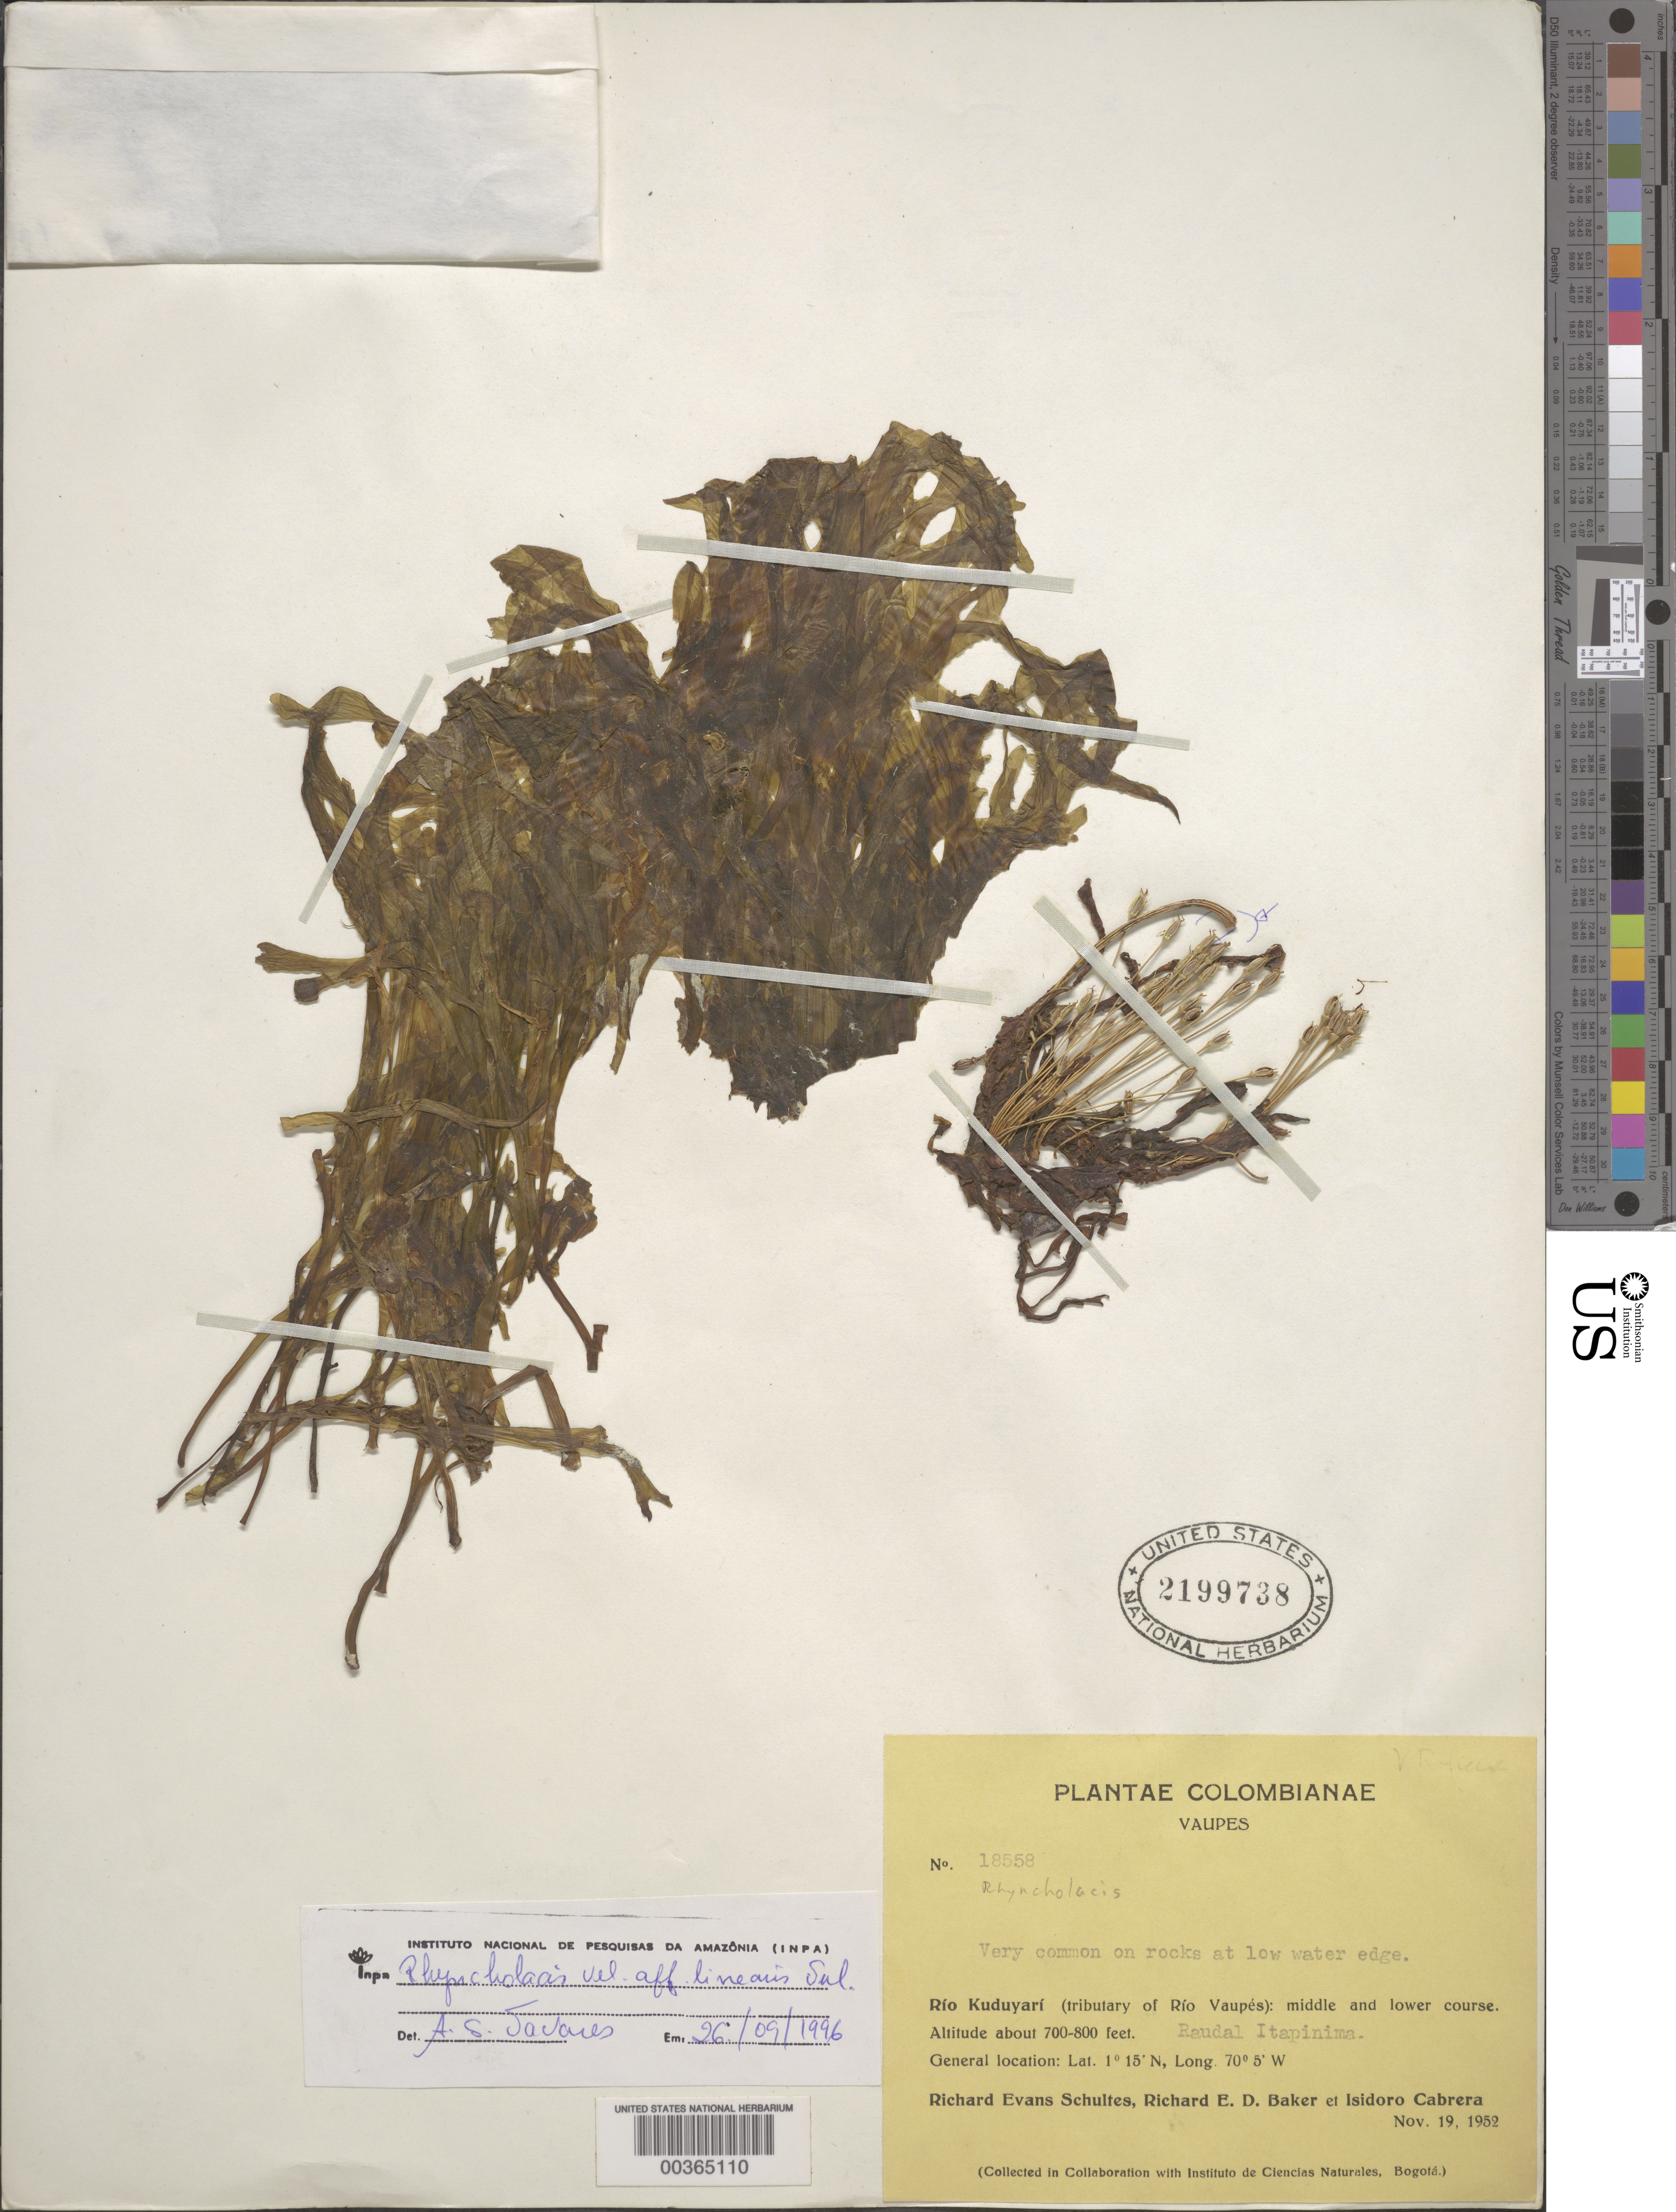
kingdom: Plantae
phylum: Tracheophyta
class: Magnoliopsida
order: Malpighiales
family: Podostemaceae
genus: Rhyncholacis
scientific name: Rhyncholacis linearis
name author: Tul.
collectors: R. E. Schultes, I. Cabrera & R. E. D. Baker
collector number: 18558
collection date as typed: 19 Nov 1952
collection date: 1952-11-19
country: Colombia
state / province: Vaupés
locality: Rio Kuduyari, (tributary of Rio Vaupes)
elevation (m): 213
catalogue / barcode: US 2199738